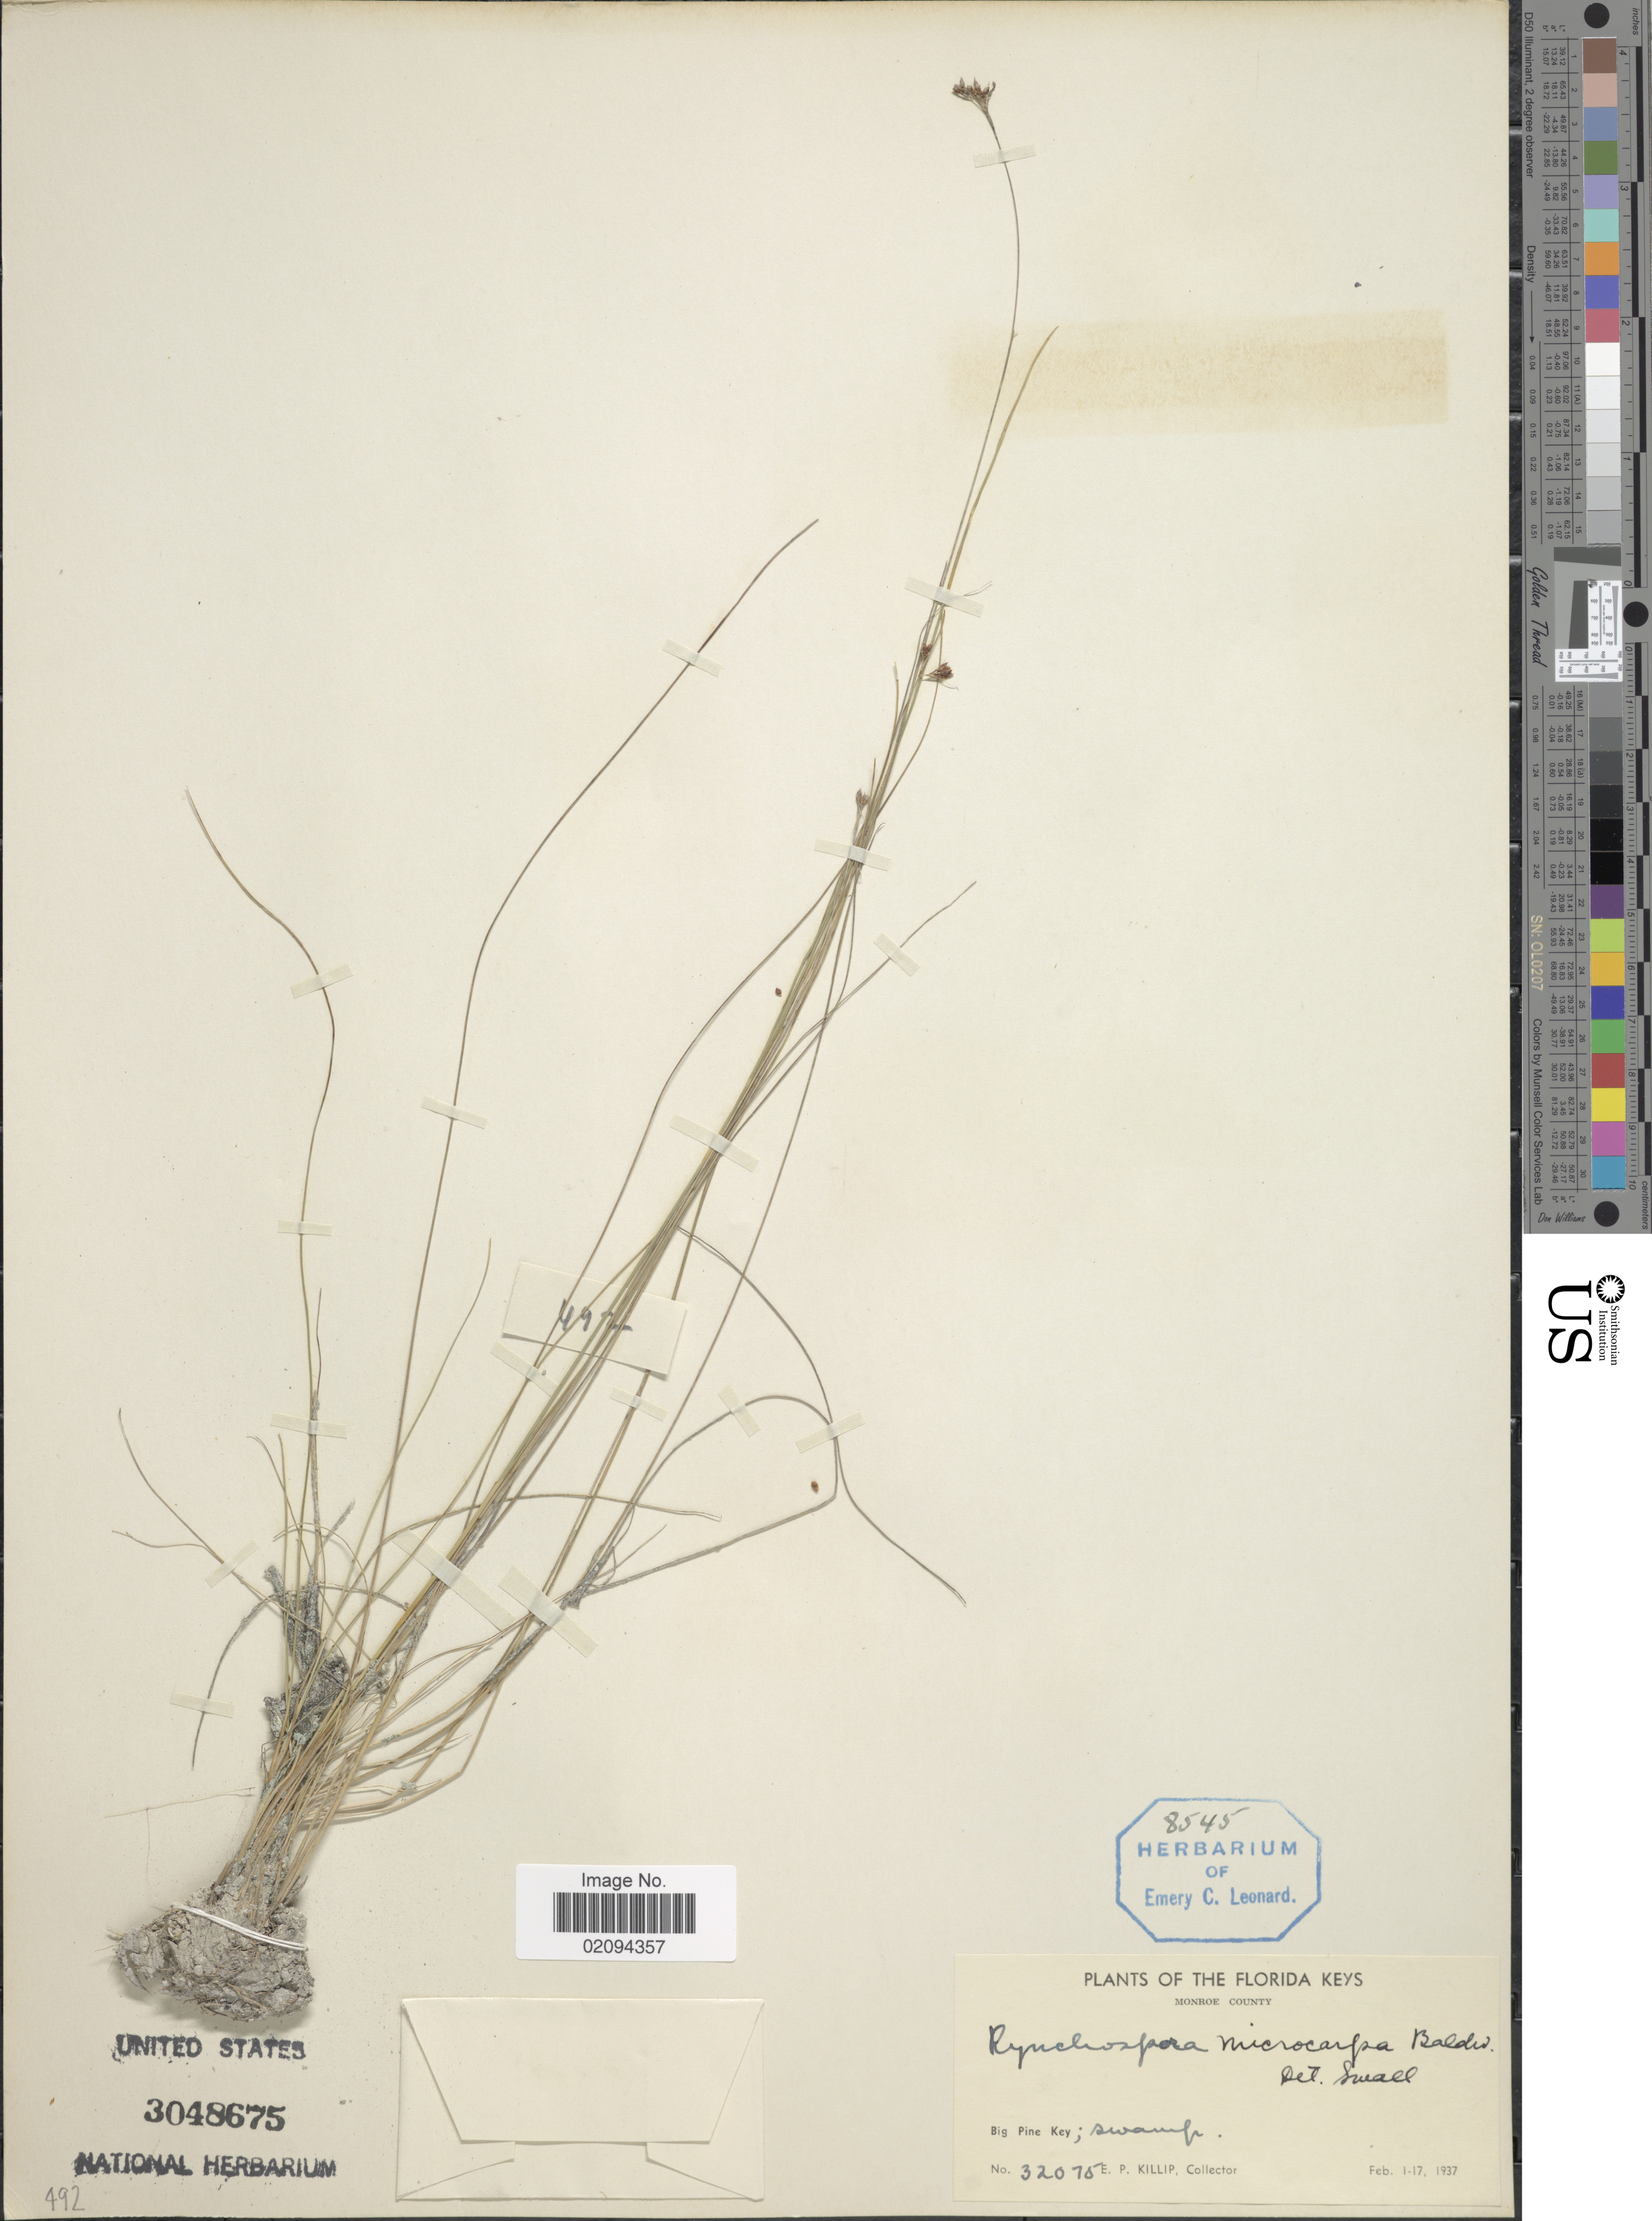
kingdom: Plantae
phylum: Tracheophyta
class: Liliopsida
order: Poales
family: Cyperaceae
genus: Rhynchospora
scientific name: Rhynchospora microcarpa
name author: Baldwin ex A. Gray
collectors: E. P. Killip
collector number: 32075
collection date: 1937-02-01/1937-02-17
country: United States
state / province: Florida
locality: Florida Keys. Monroe County. Big Pine Key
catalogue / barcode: US 3048675